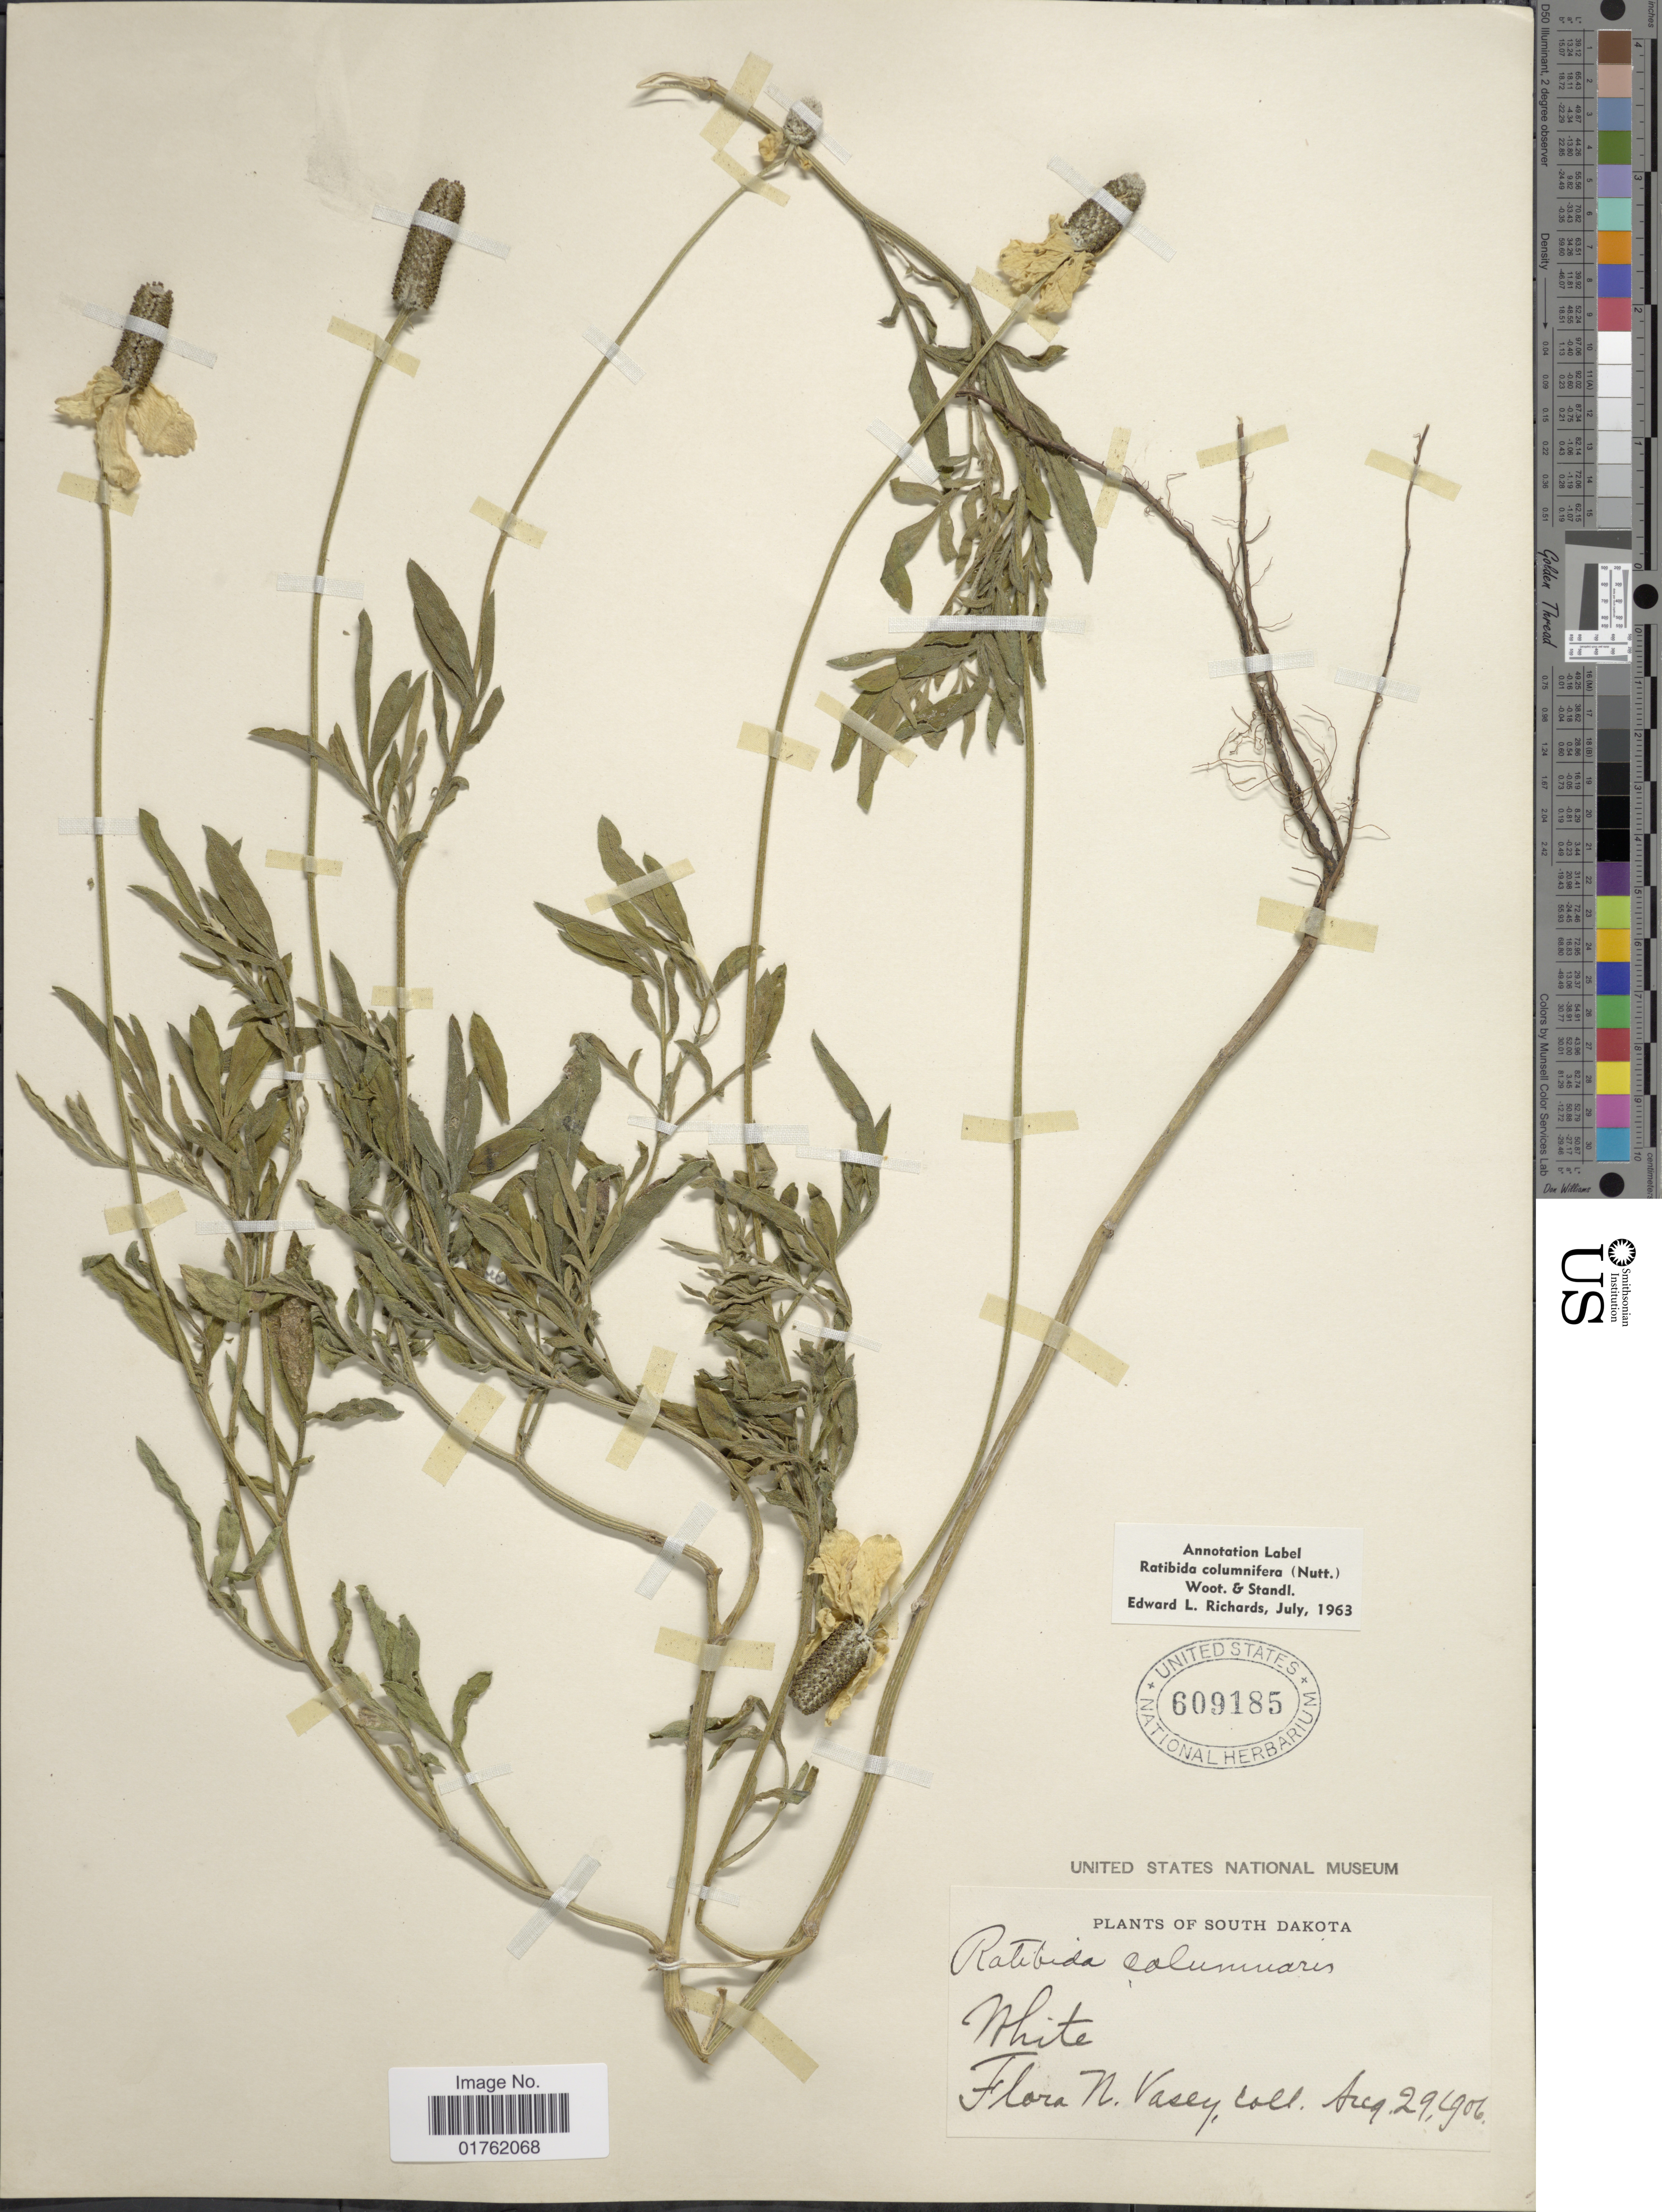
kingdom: Plantae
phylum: Tracheophyta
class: Magnoliopsida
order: Asterales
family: Asteraceae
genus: Ratibida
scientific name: Ratibida columnaris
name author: (Pursh) D. Don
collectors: F. N. Vasey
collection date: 1906-08-29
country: United States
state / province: South Dakota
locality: White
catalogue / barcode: US 609185